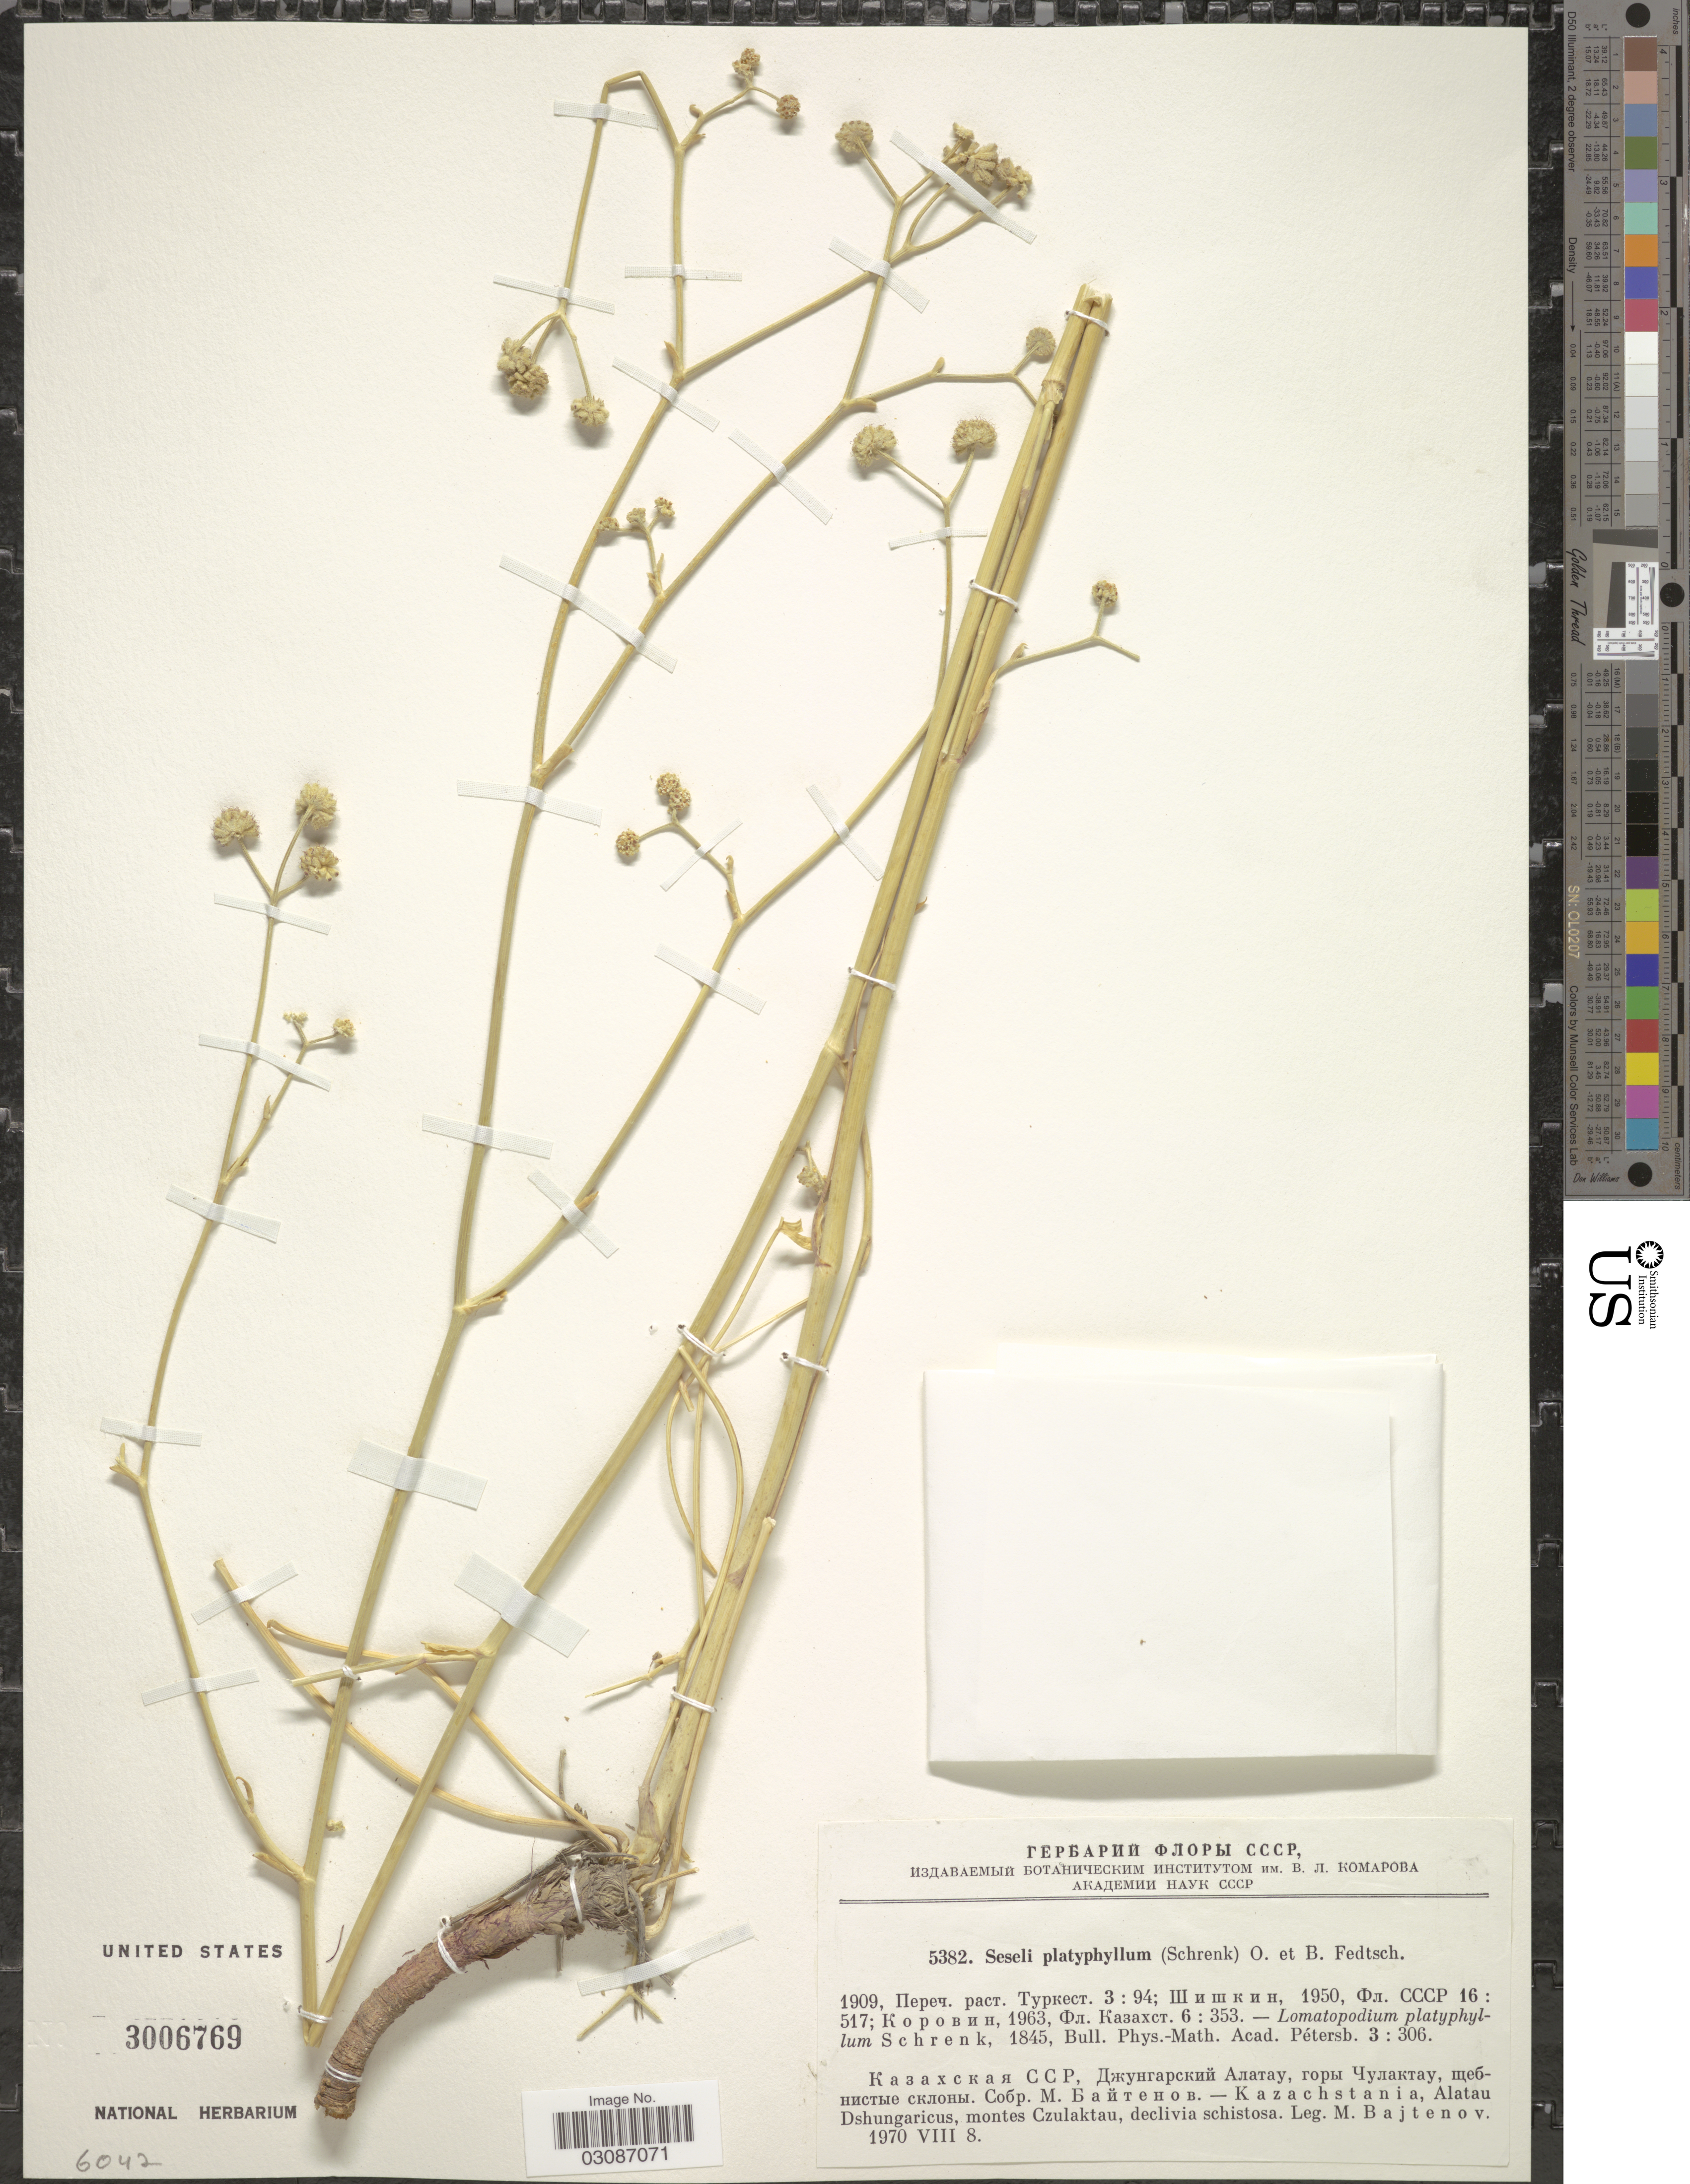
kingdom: Plantae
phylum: Tracheophyta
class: Magnoliopsida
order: Apiales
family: Apiaceae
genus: Seseli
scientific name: Seseli platyphyllum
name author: O. Fedtsch. & B. Fedtsch.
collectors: M. Bajtenov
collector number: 5382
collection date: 1970-08-08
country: Kazakhstan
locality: Kazachstania, Alatau Dshungaricus, montes Czulaktau, declivia schistosa.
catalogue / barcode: US 3006769